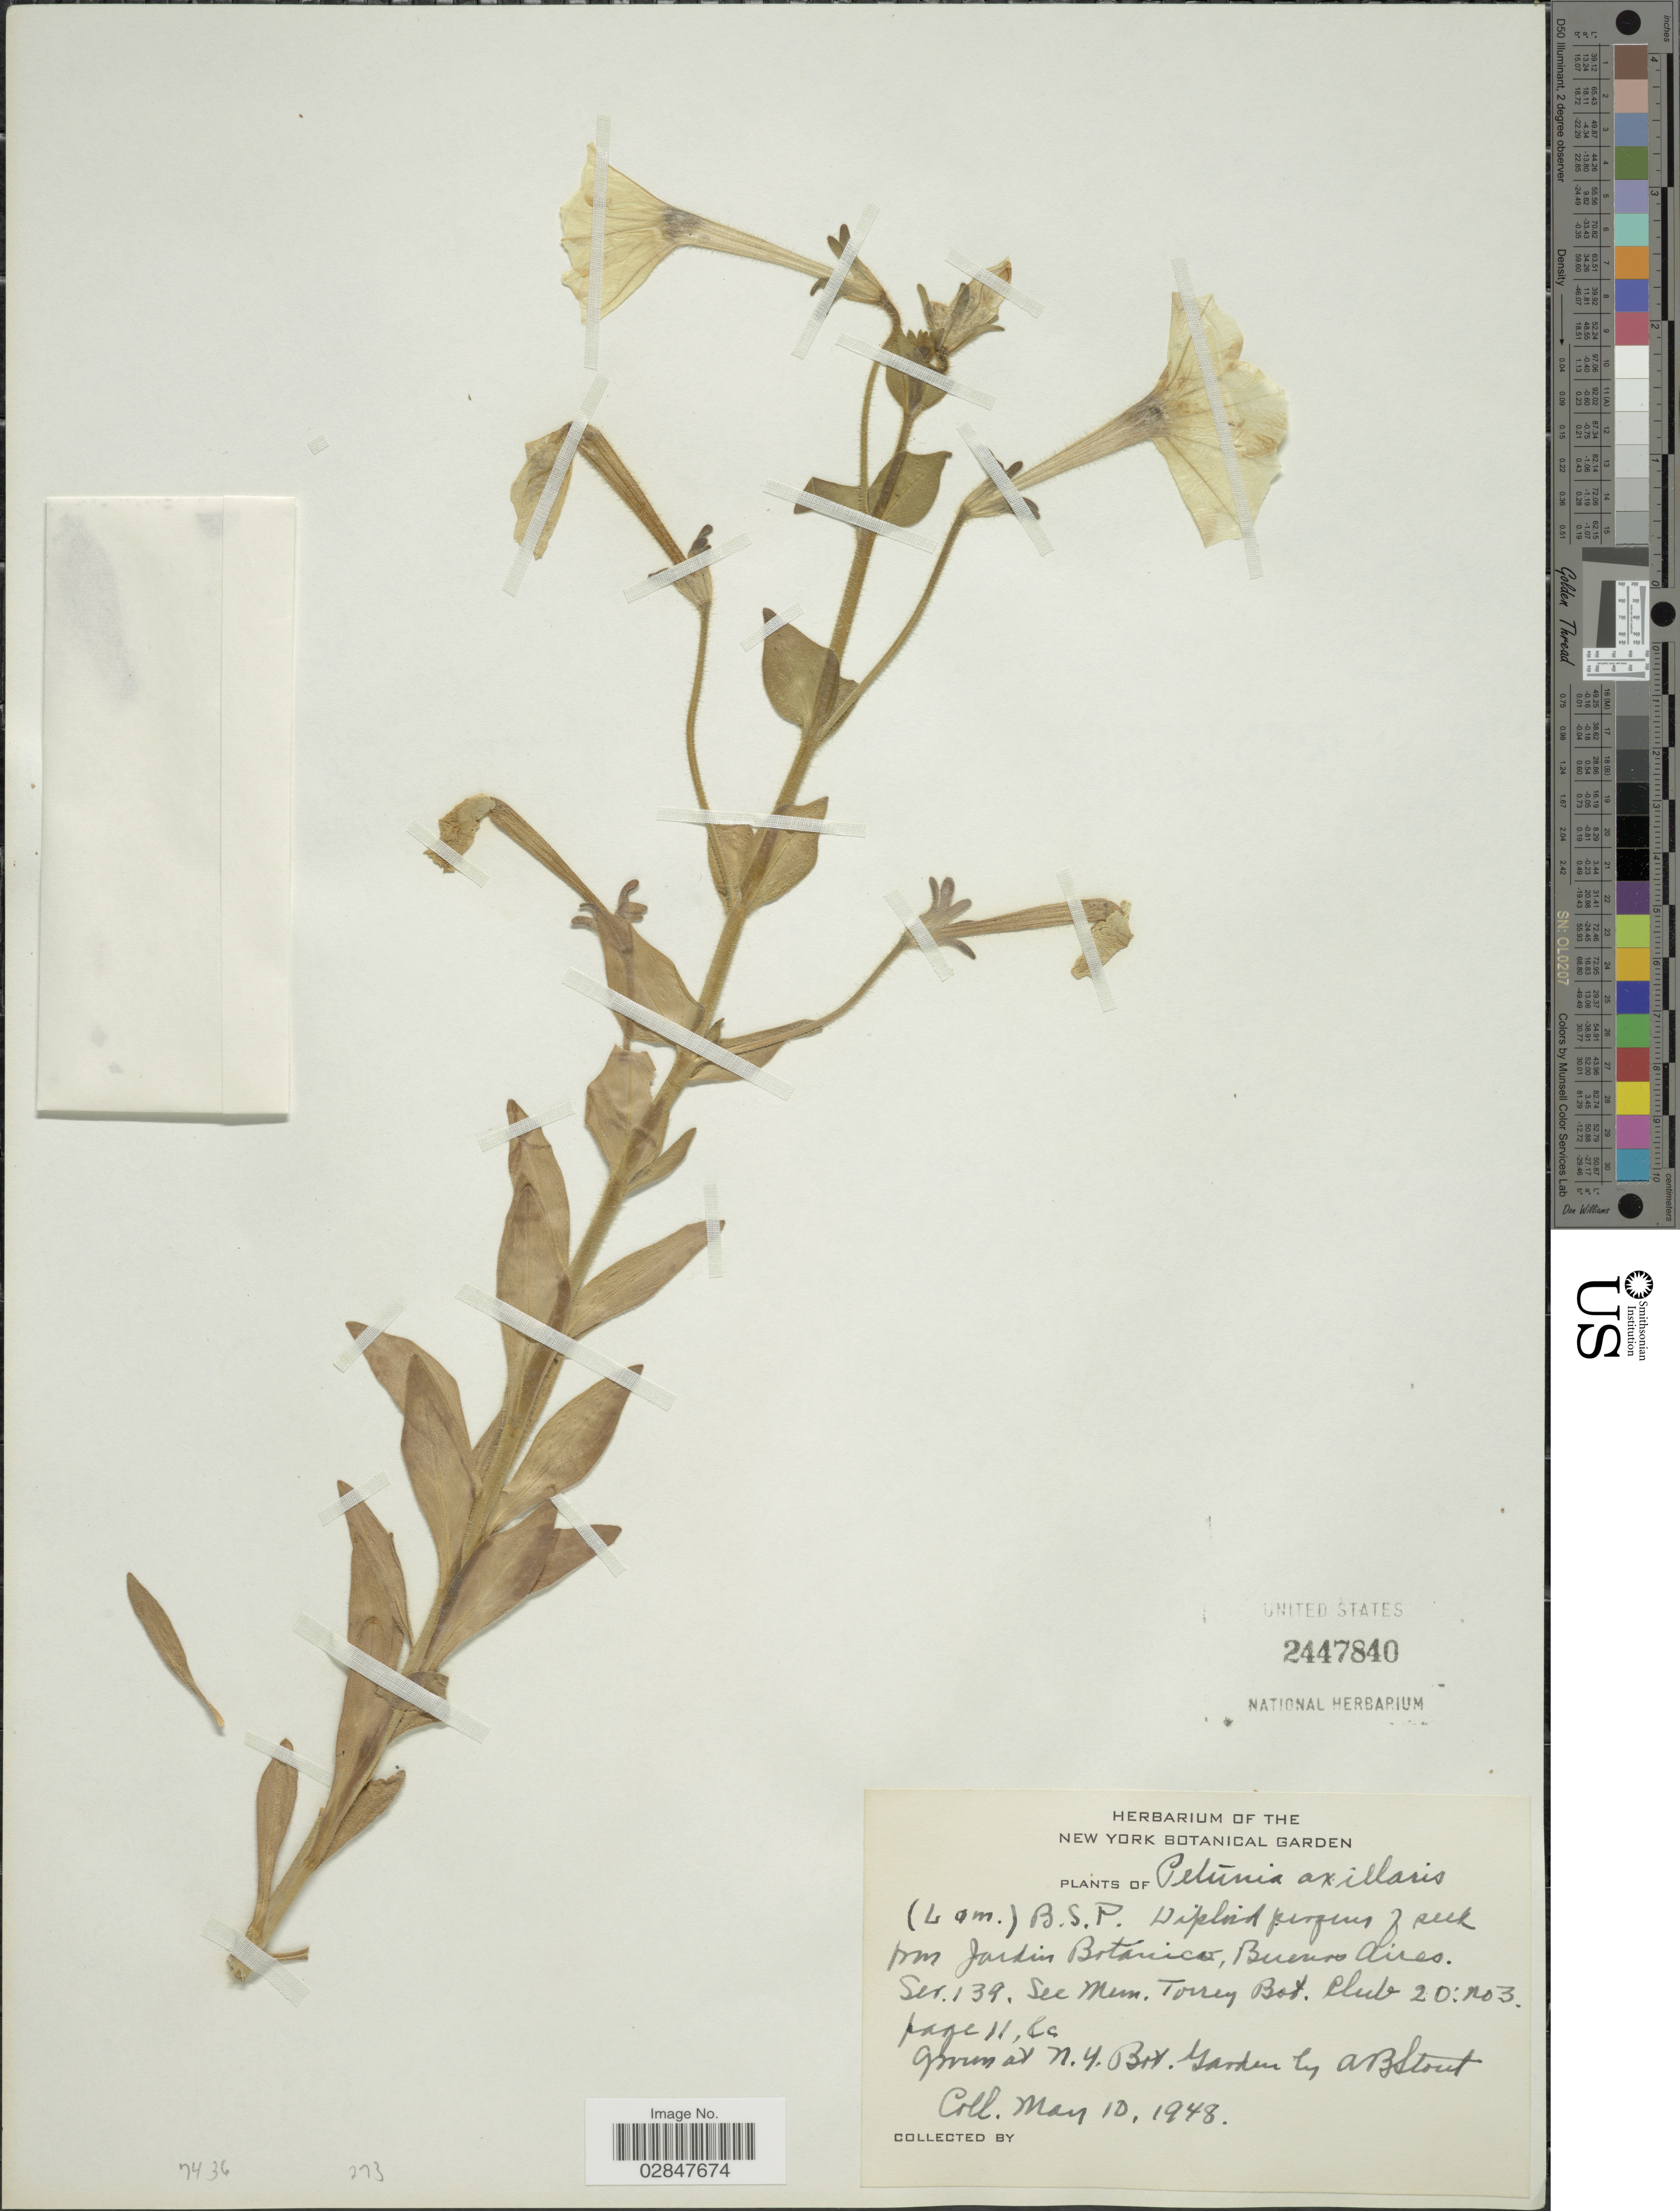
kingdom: Plantae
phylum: Tracheophyta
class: Magnoliopsida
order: Solanales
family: Solanaceae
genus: Petunia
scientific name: Petunia axillaris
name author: (Lam.) Britton, Stearns & Poggenb.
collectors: A. Stout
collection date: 1948-05-10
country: United States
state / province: New York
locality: N.Y. Bot. Garden.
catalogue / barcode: US 2447840